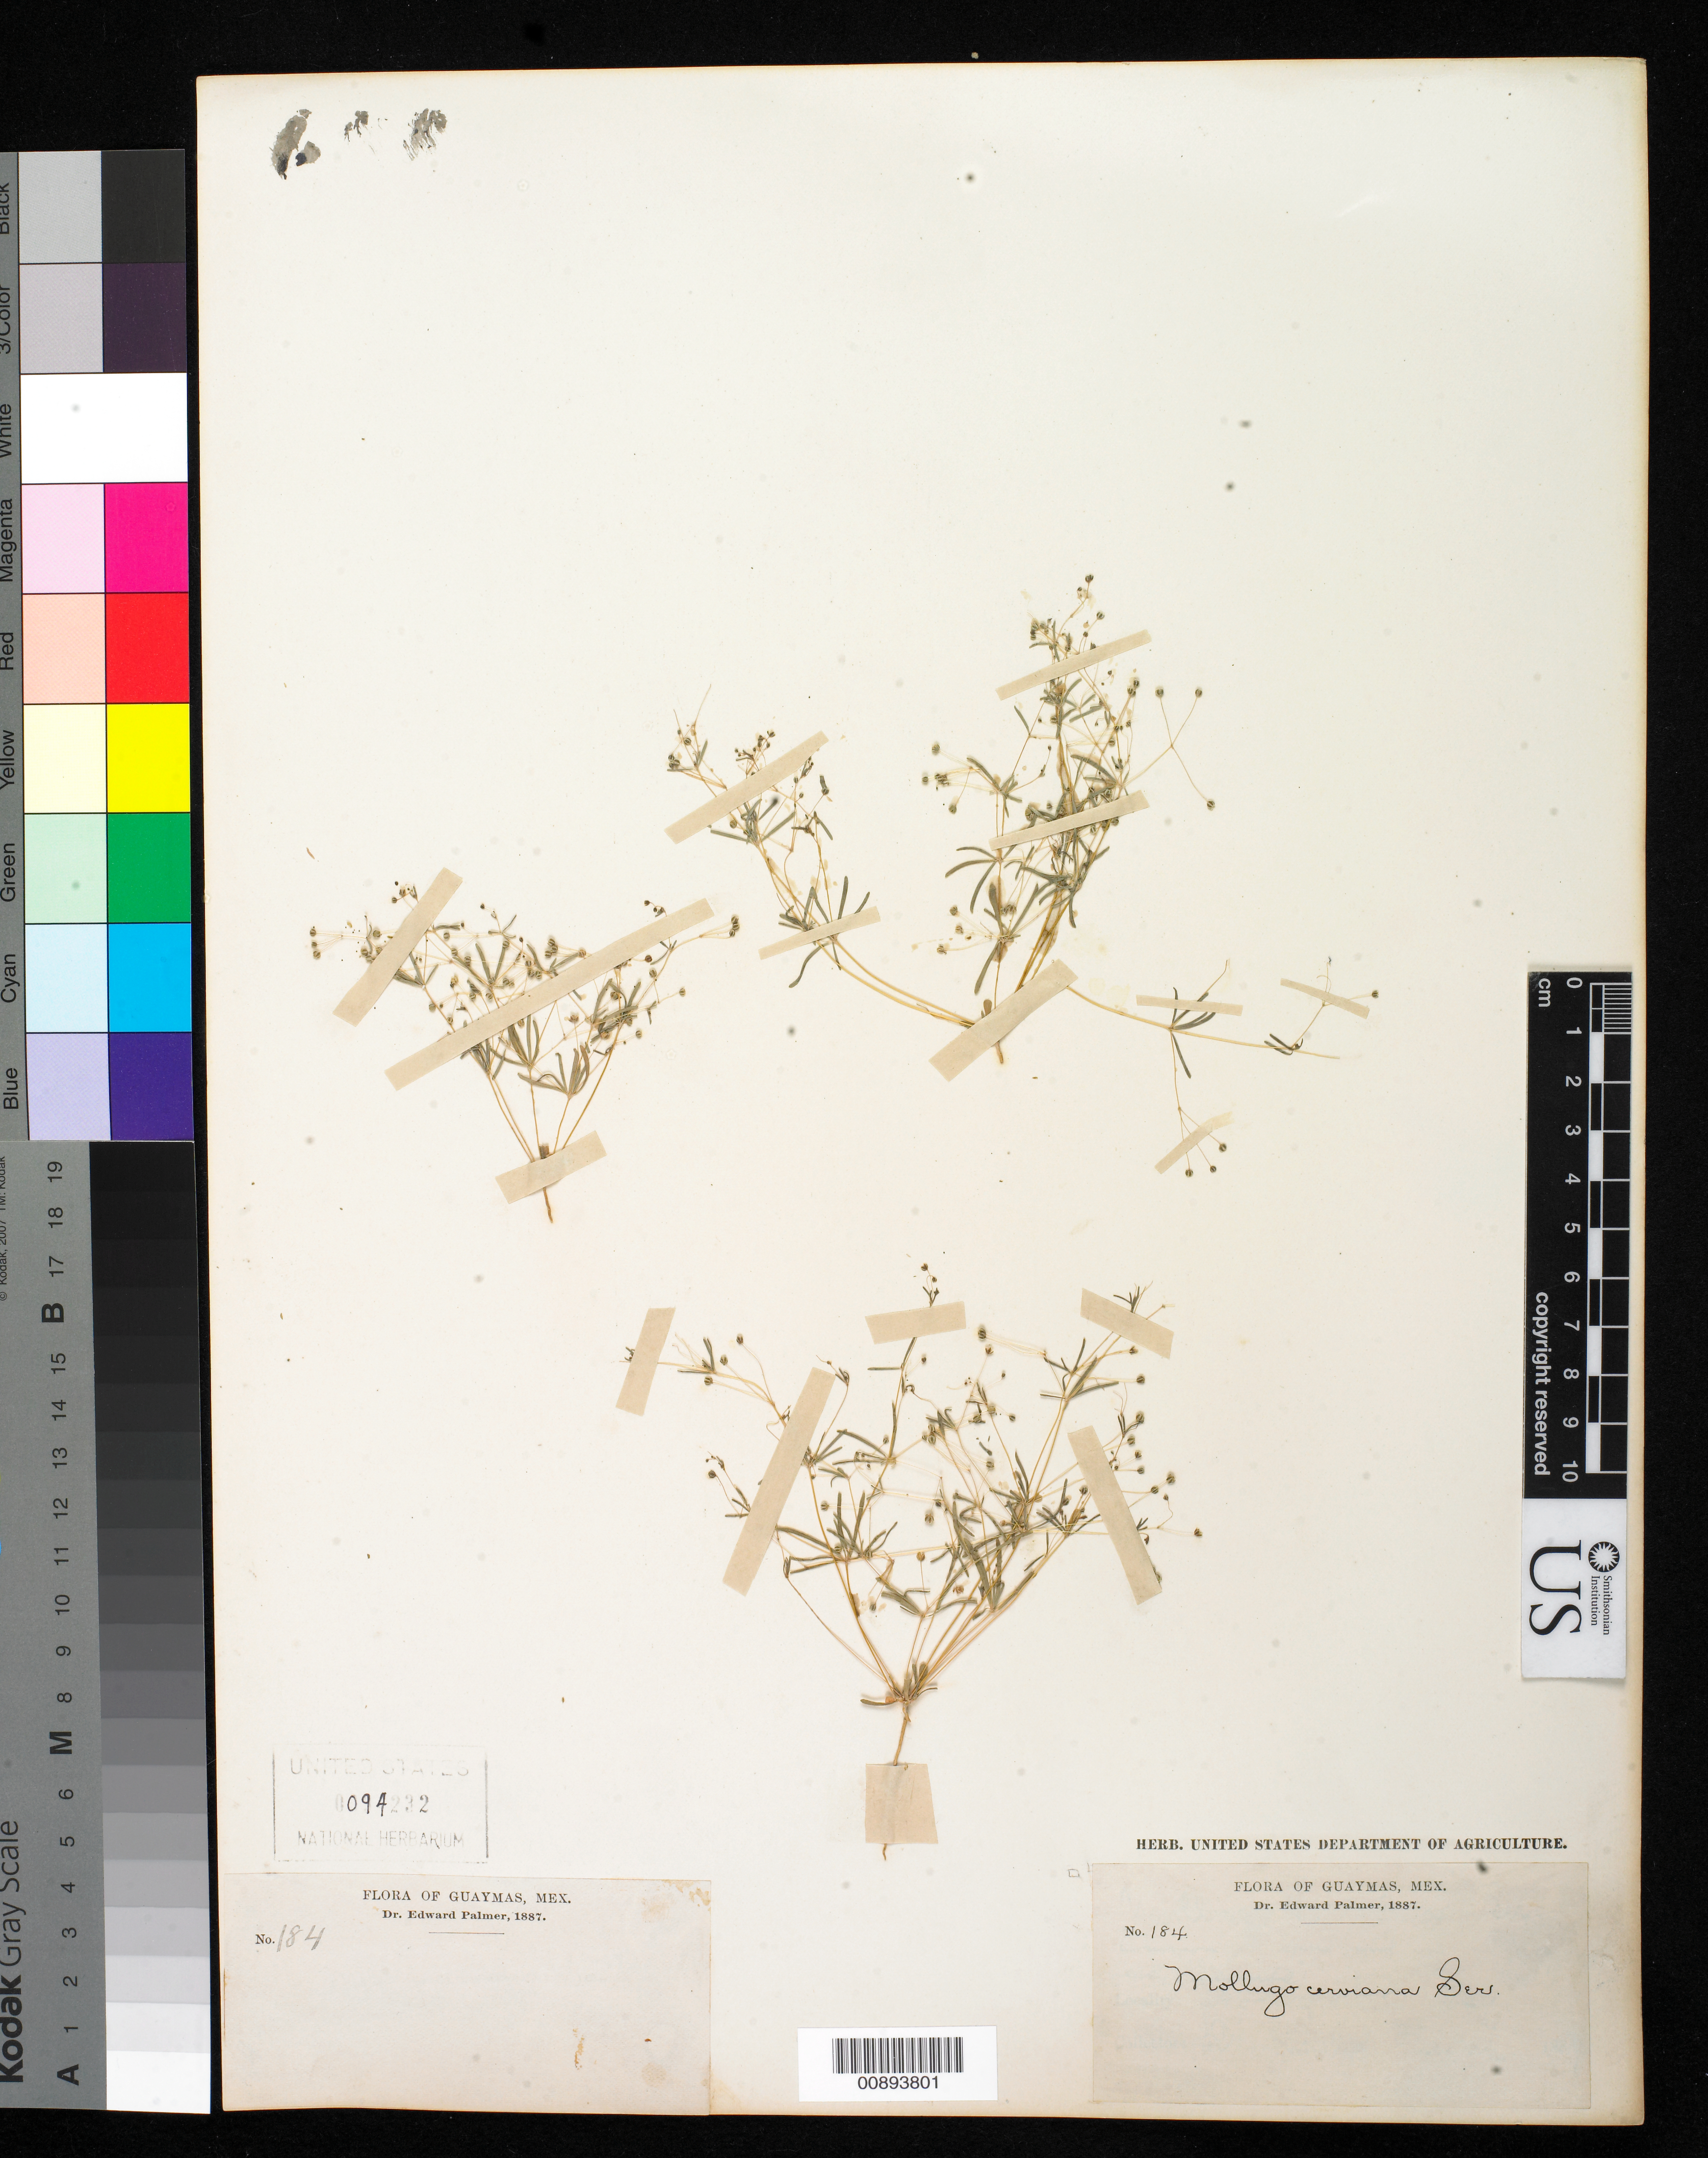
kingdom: Plantae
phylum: Tracheophyta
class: Magnoliopsida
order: Caryophyllales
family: Molluginaceae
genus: Hypertelis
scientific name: Hypertelis umbellata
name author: (Forssk.) Thulin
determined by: Strong, Mark T., (BOT), Smithsonian Institution - National Museum of Natural History (UNITED STATES)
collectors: E. Palmer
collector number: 184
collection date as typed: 1887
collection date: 1887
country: Mexico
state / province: Sonora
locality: Guaymas, Sonora.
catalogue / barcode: US 94232